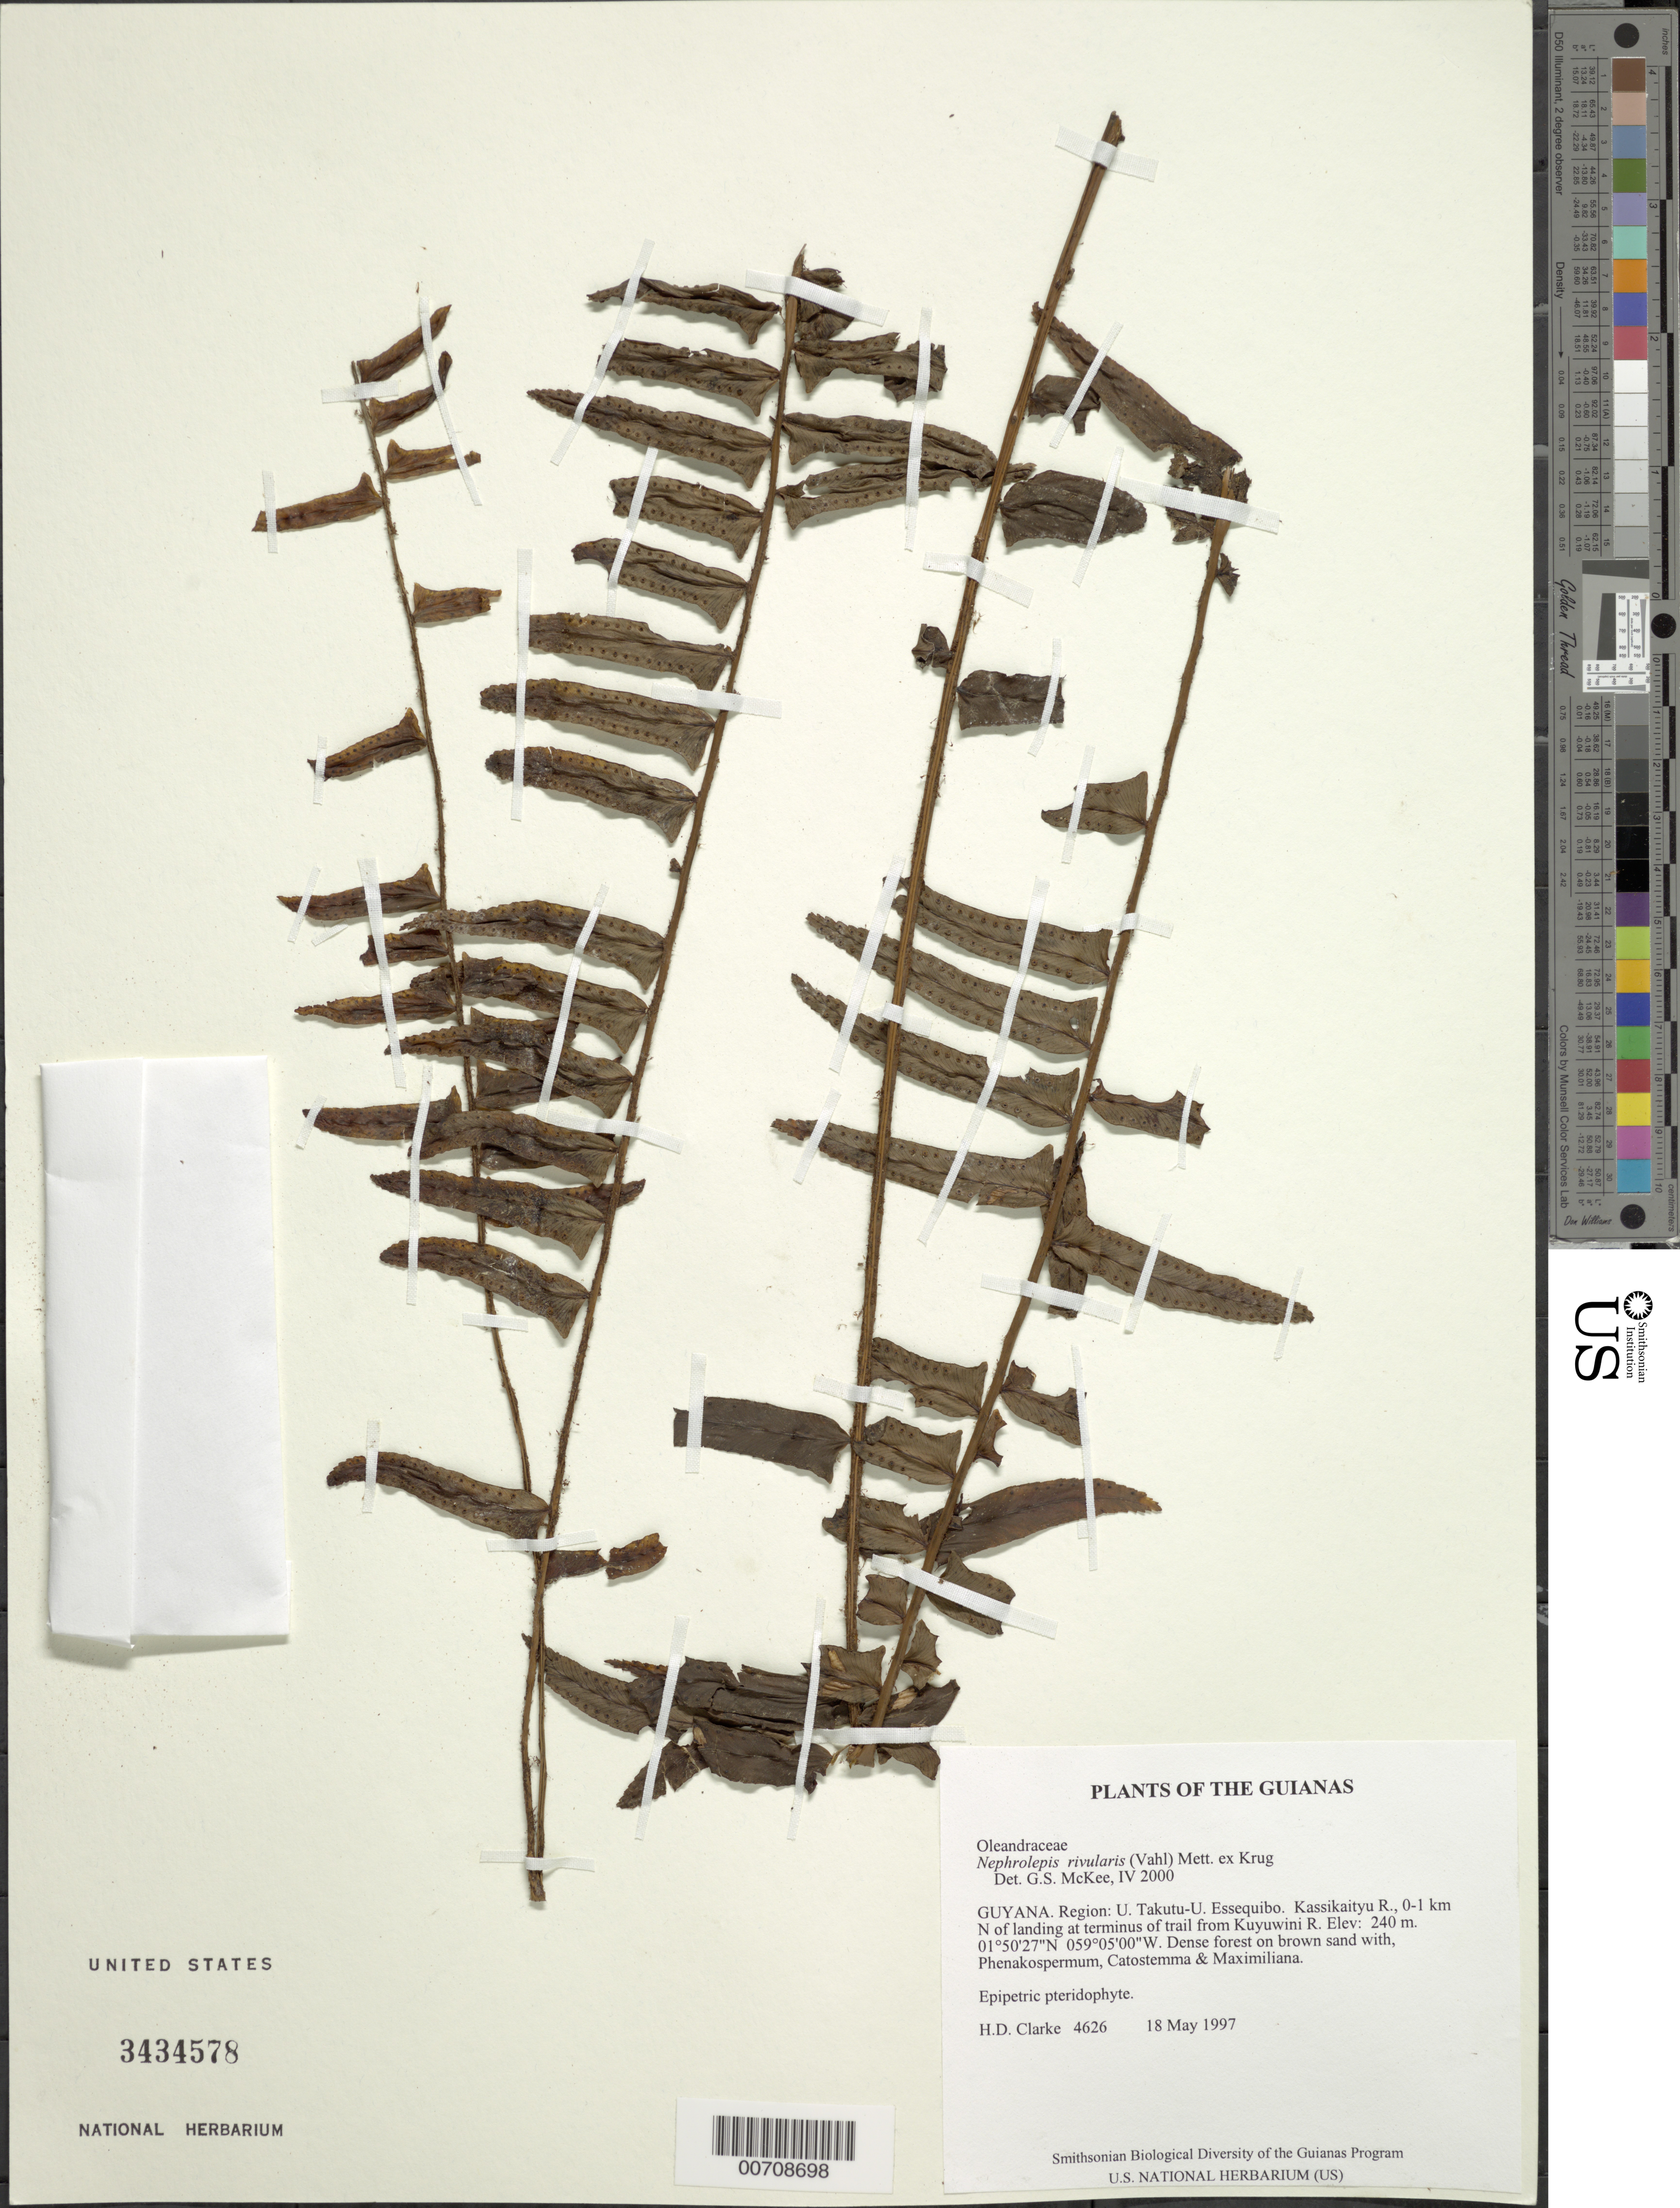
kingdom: Plantae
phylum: Tracheophyta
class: Polypodiopsida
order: Polypodiales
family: Nephrolepidaceae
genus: Nephrolepis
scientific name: Nephrolepis rivularis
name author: (Vahl) Mett. ex Krug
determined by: McKee, G. S., (US), NMNH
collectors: H. D. Clarke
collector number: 4626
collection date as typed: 18 May 1997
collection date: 1997-05-18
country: Guyana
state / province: U. Takutu-U. Essequibo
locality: Kassikaityu R., 0-1 km N of landing at terminus of trail from Kuyuwini R.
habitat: Dense forest on brown sand with, Phenakospermum, Catostemma & Maximiliana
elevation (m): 240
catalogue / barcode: US 3434578